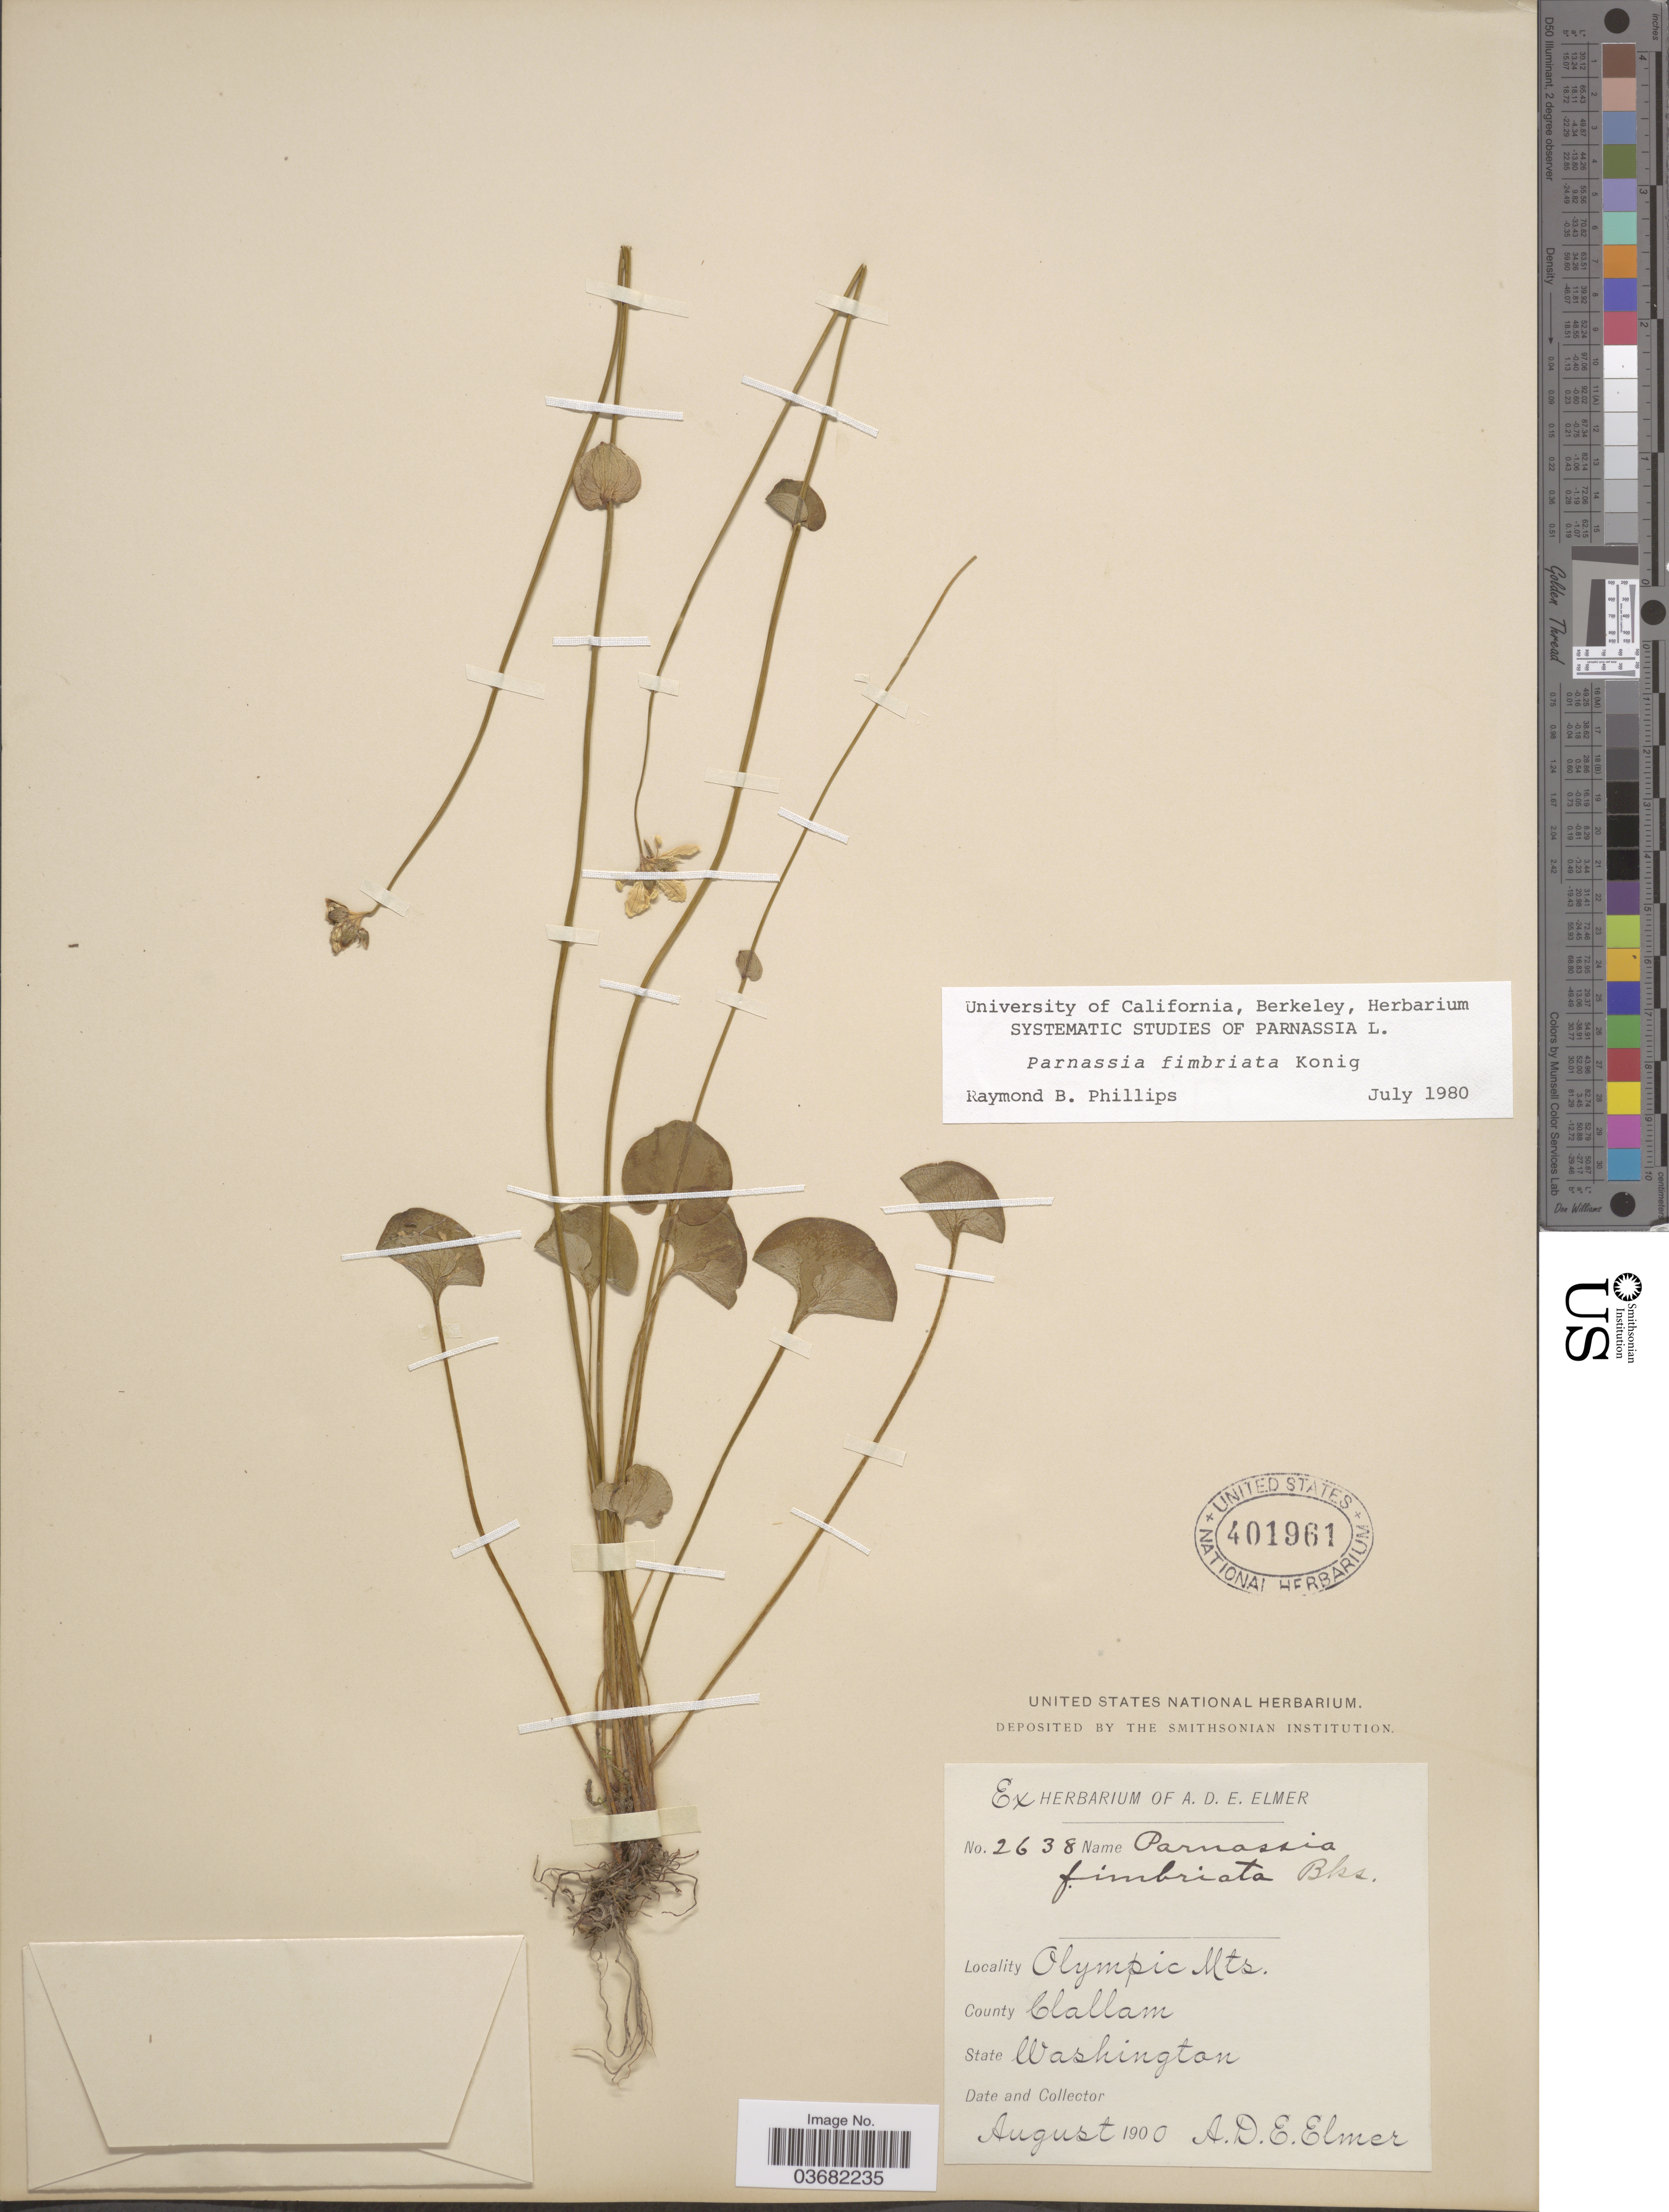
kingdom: Plantae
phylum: Tracheophyta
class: Magnoliopsida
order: Celastrales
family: Parnassiaceae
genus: Parnassia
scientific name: Parnassia fimbriata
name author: K.D. Koenig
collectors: A. D. E. Elmer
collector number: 2638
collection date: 1900-08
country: United States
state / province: Washington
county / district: Clallam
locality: Olympic Mts. County Clallam.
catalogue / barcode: US 401961